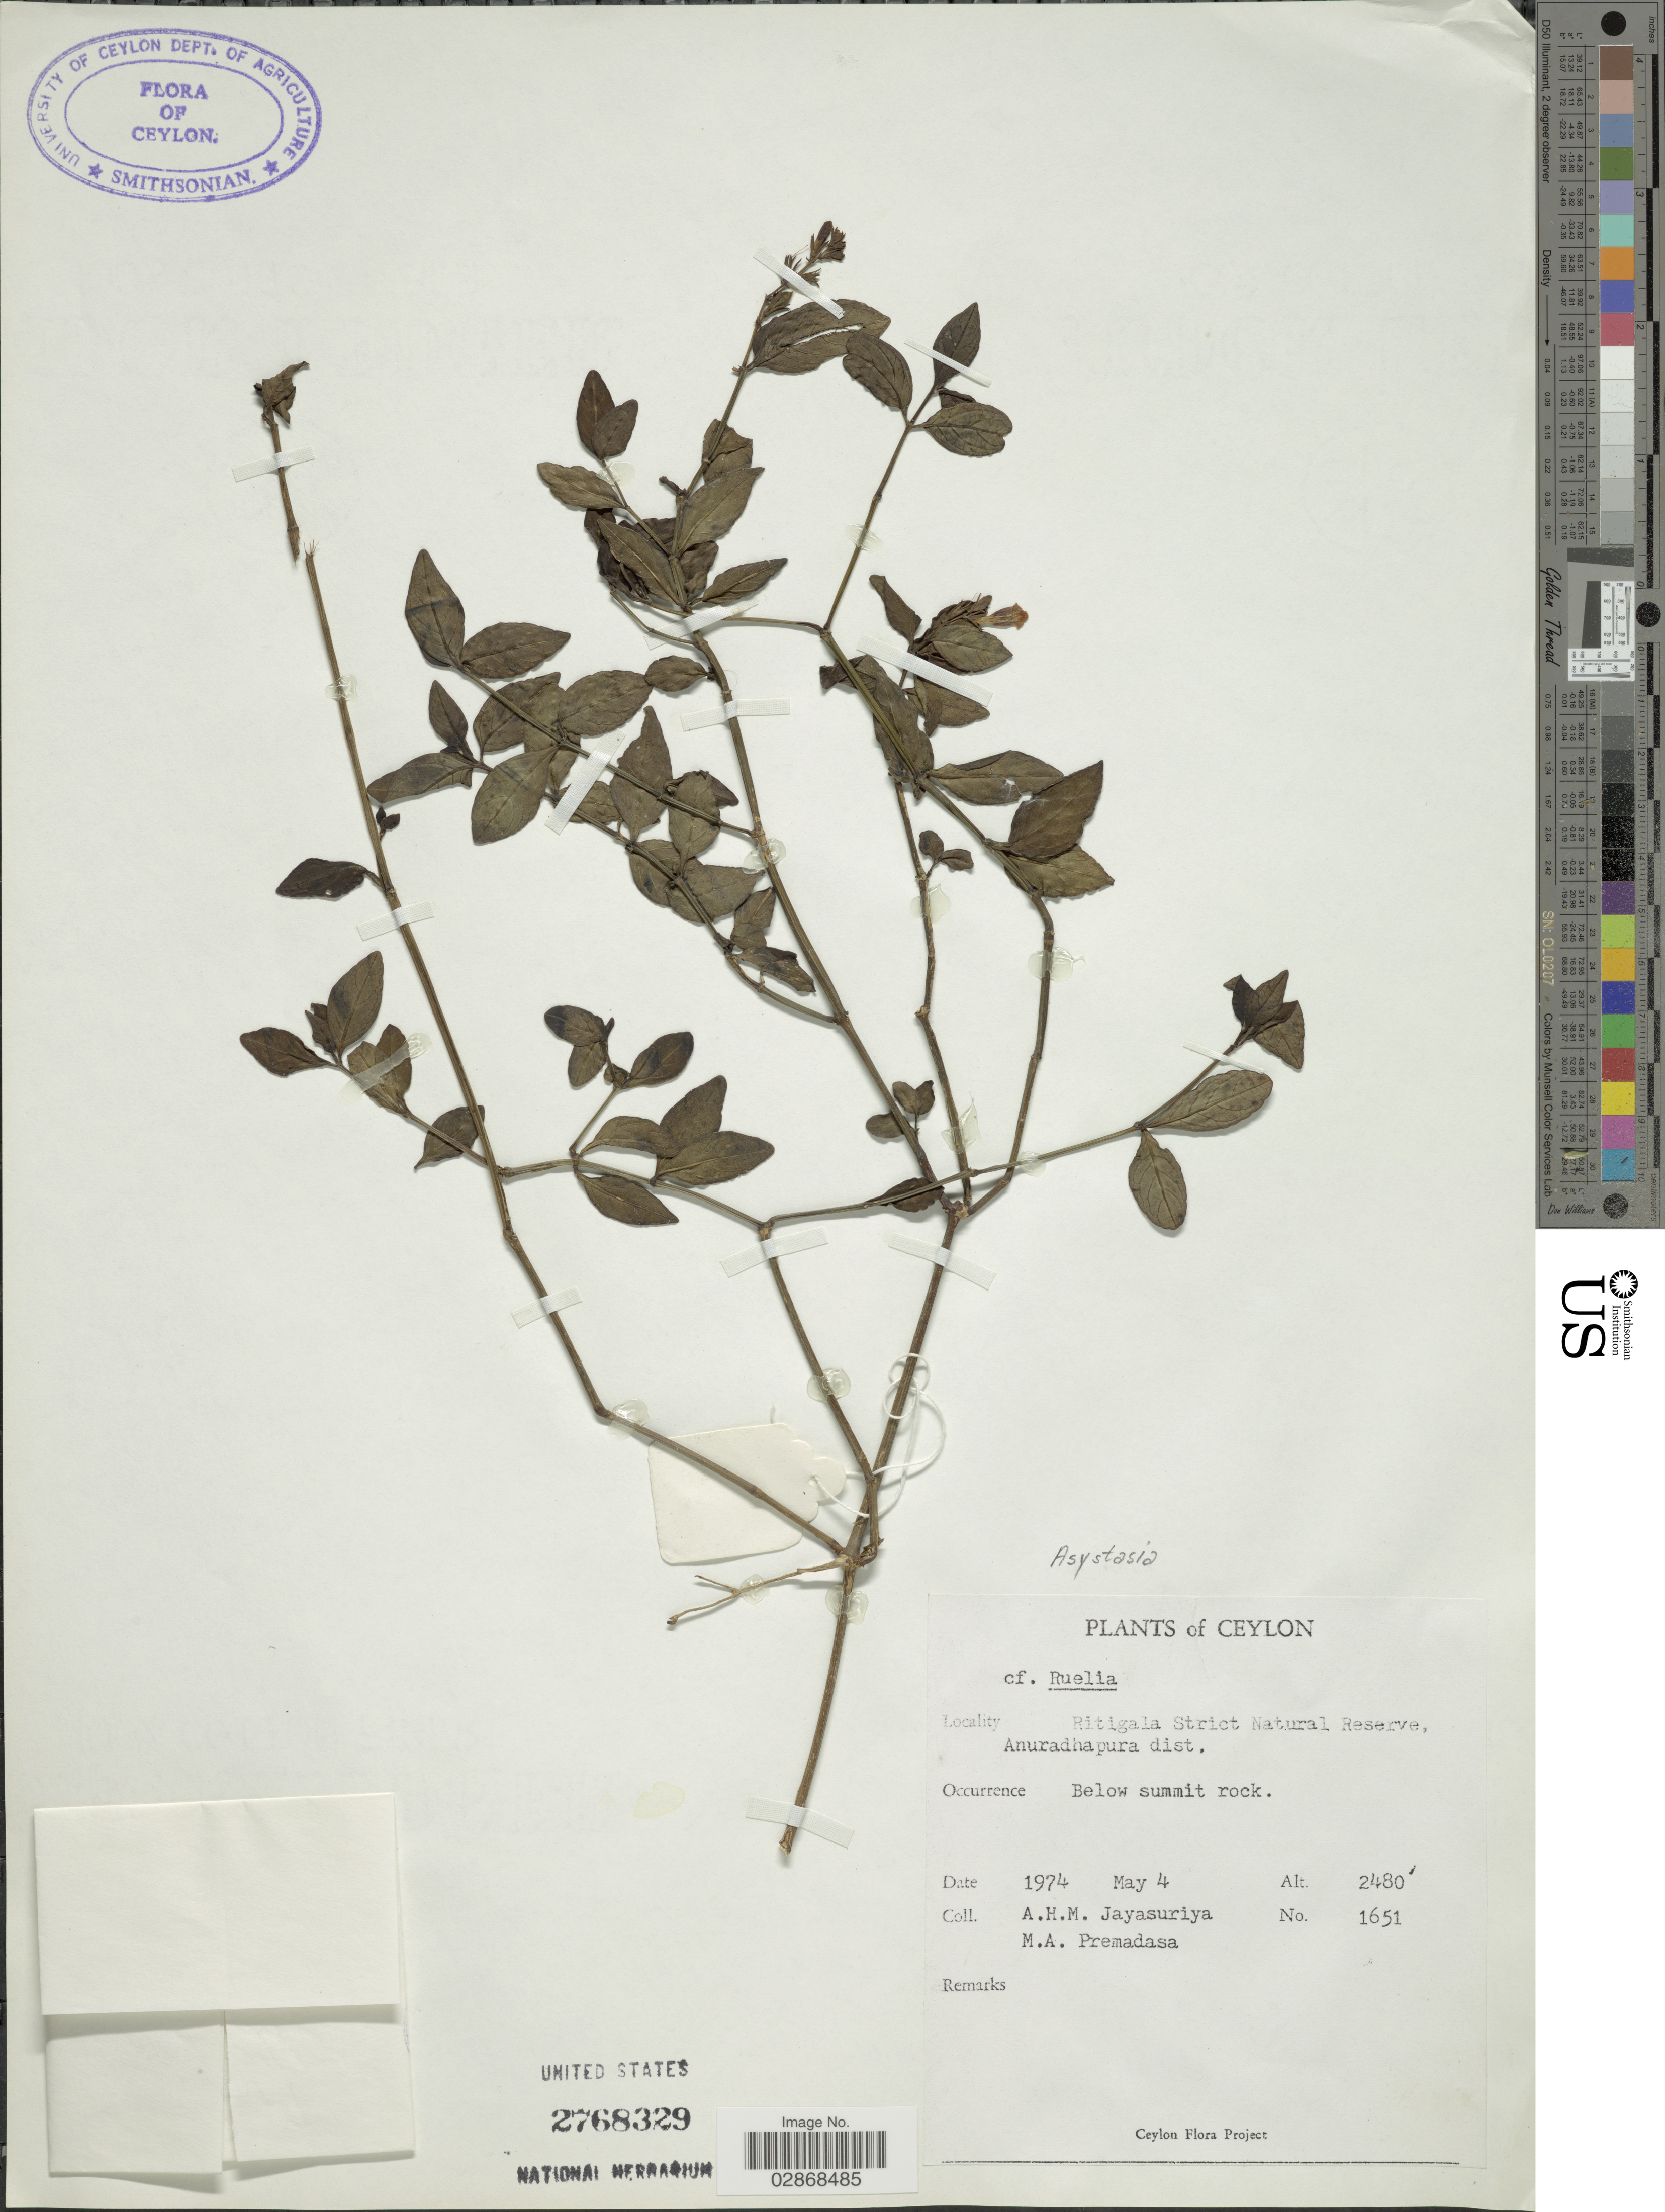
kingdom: Plantae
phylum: Tracheophyta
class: Magnoliopsida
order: Lamiales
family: Acanthaceae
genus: Asystasia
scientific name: Asystasia sp.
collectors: A. H. Jayasuriya & M. Premadasa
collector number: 1651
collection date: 1974-05-04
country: Sri Lanka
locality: Ceylon. Ritigala Strict Natural Reserve, Anuradhapura dist.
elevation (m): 756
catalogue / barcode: US 2768329